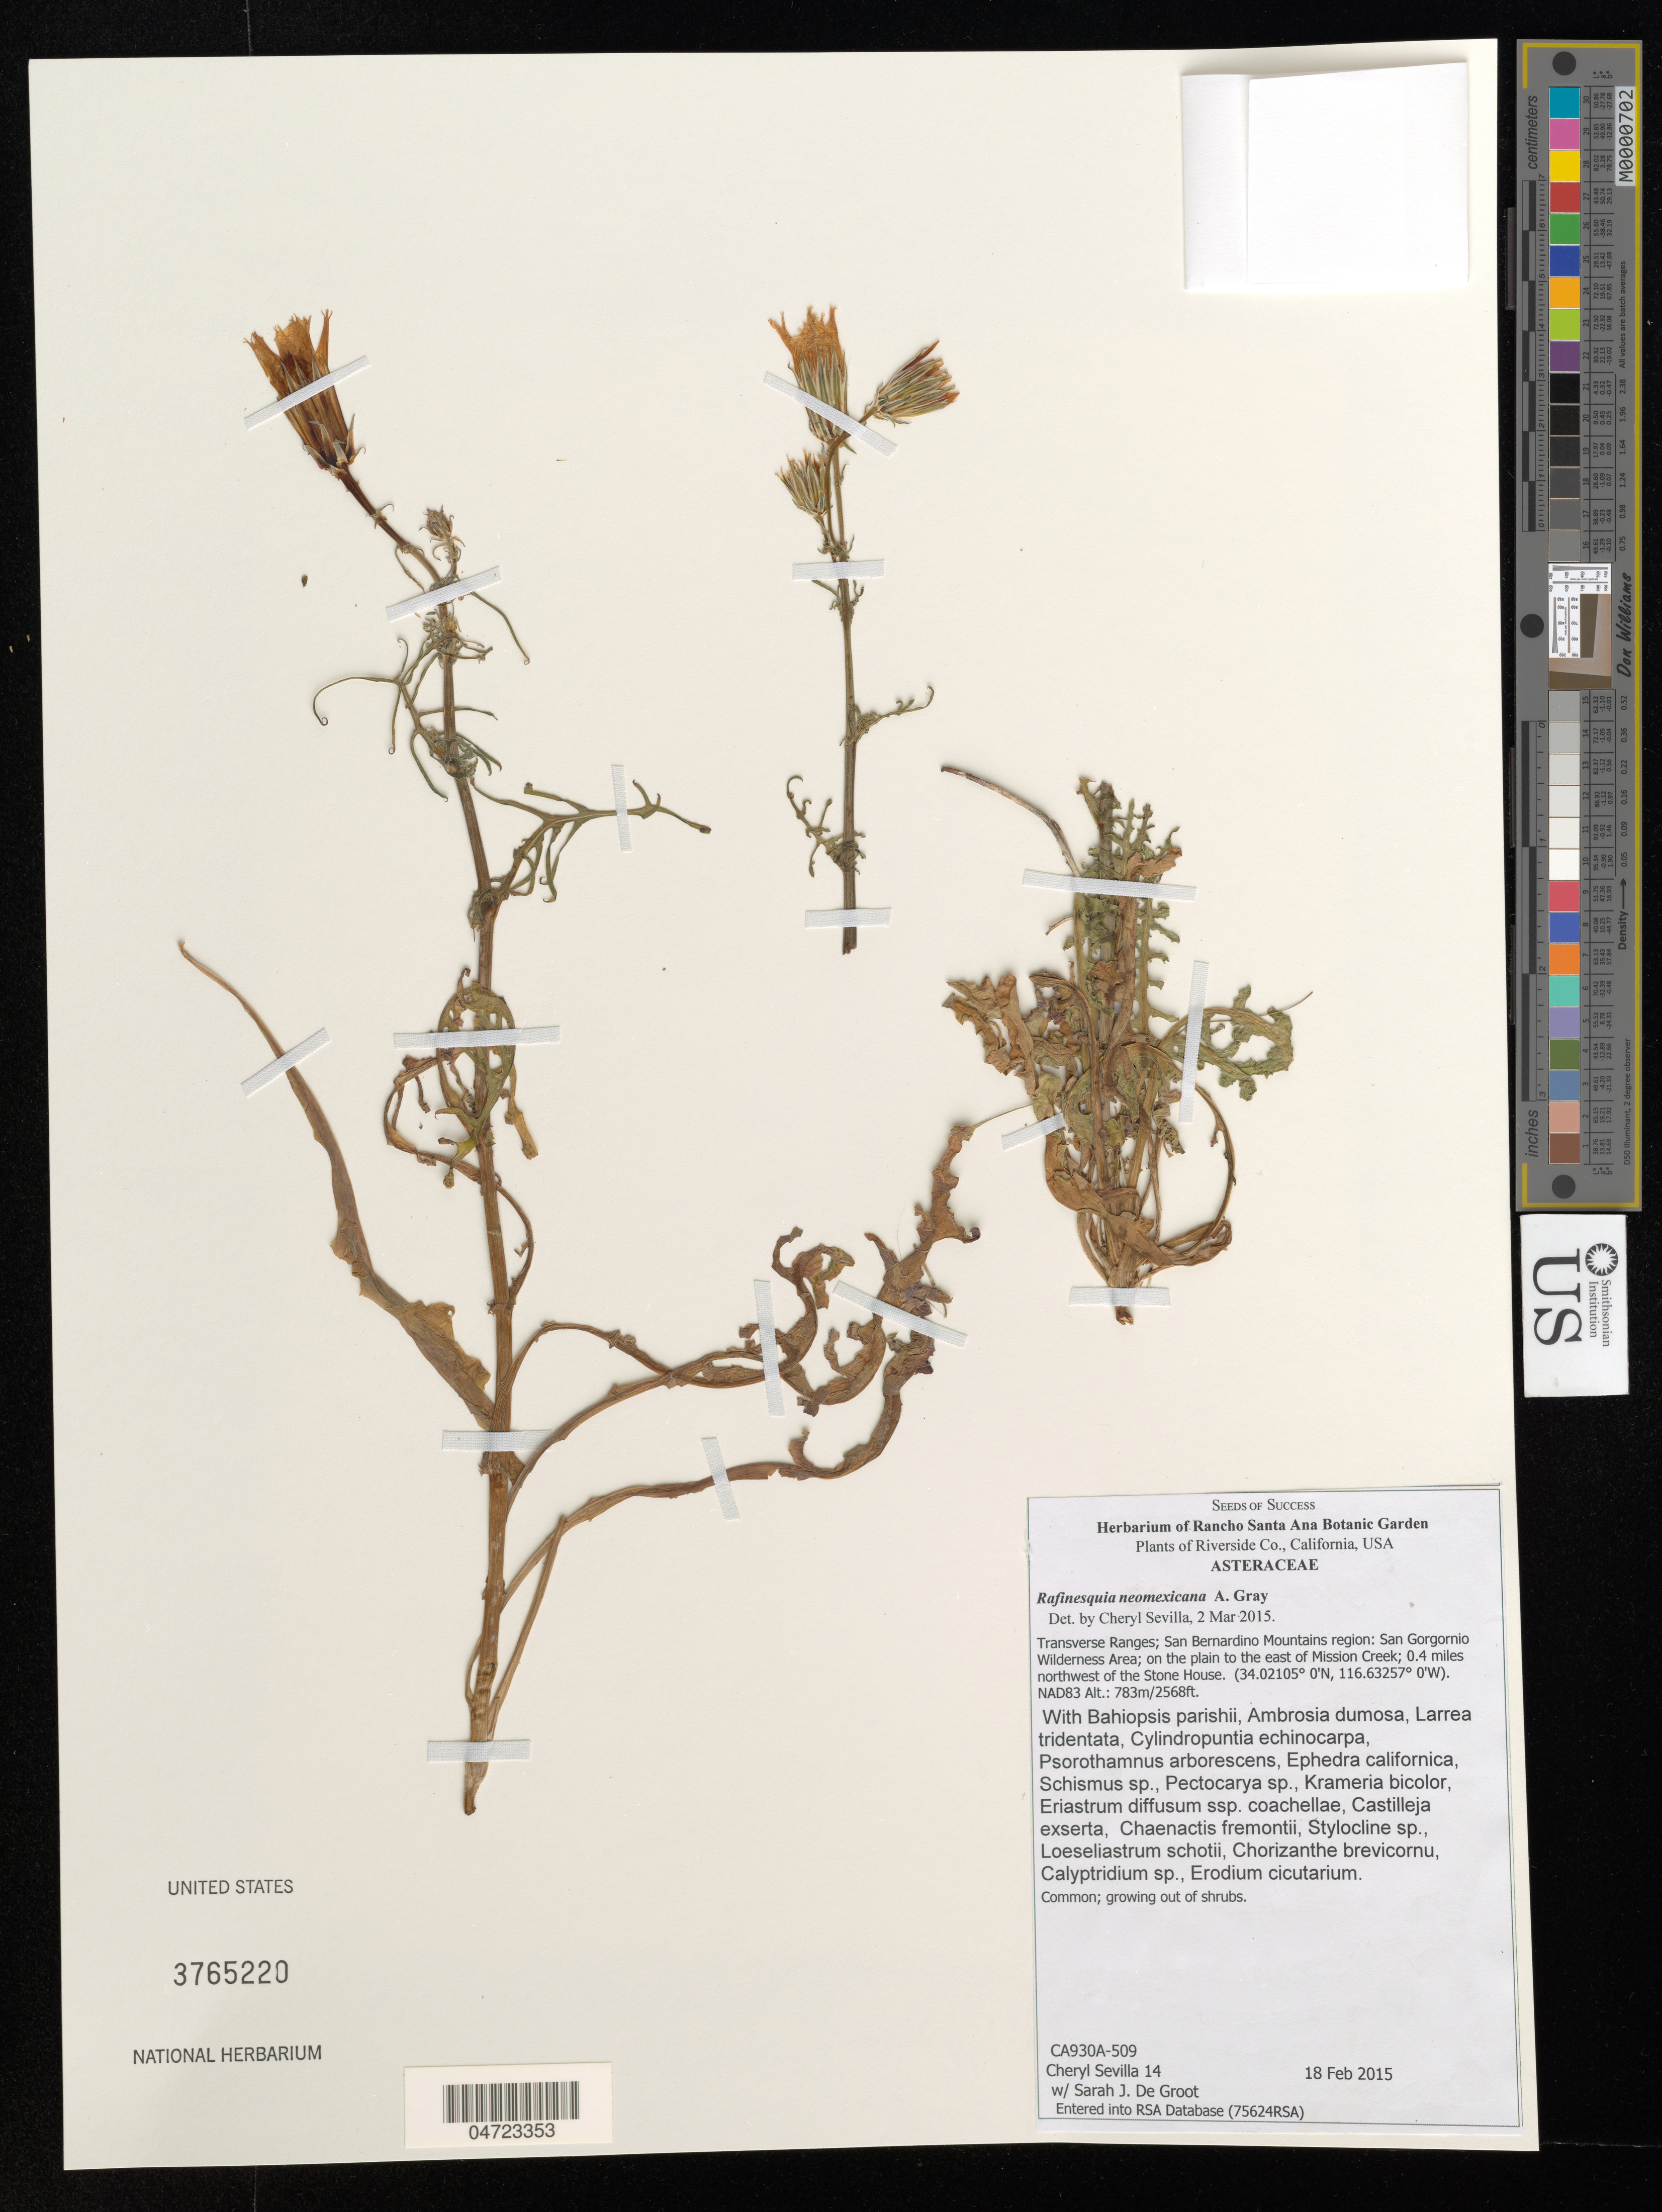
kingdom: Plantae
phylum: Tracheophyta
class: Magnoliopsida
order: Asterales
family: Asteraceae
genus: Rafinesquia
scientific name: Rafinesquia neomexicana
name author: A. Gray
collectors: C. Sevilla & S. De Groot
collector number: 14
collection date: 2015-02-18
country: United States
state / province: California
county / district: Riverside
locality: Riverside Co. Transverse Ranges; San Bernardino Mountains region: San Gorgornio Wilderness Area; on the plain to the east of Mission Creek; 0.4 miles northwest of the Stone House.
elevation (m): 783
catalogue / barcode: US 3765220